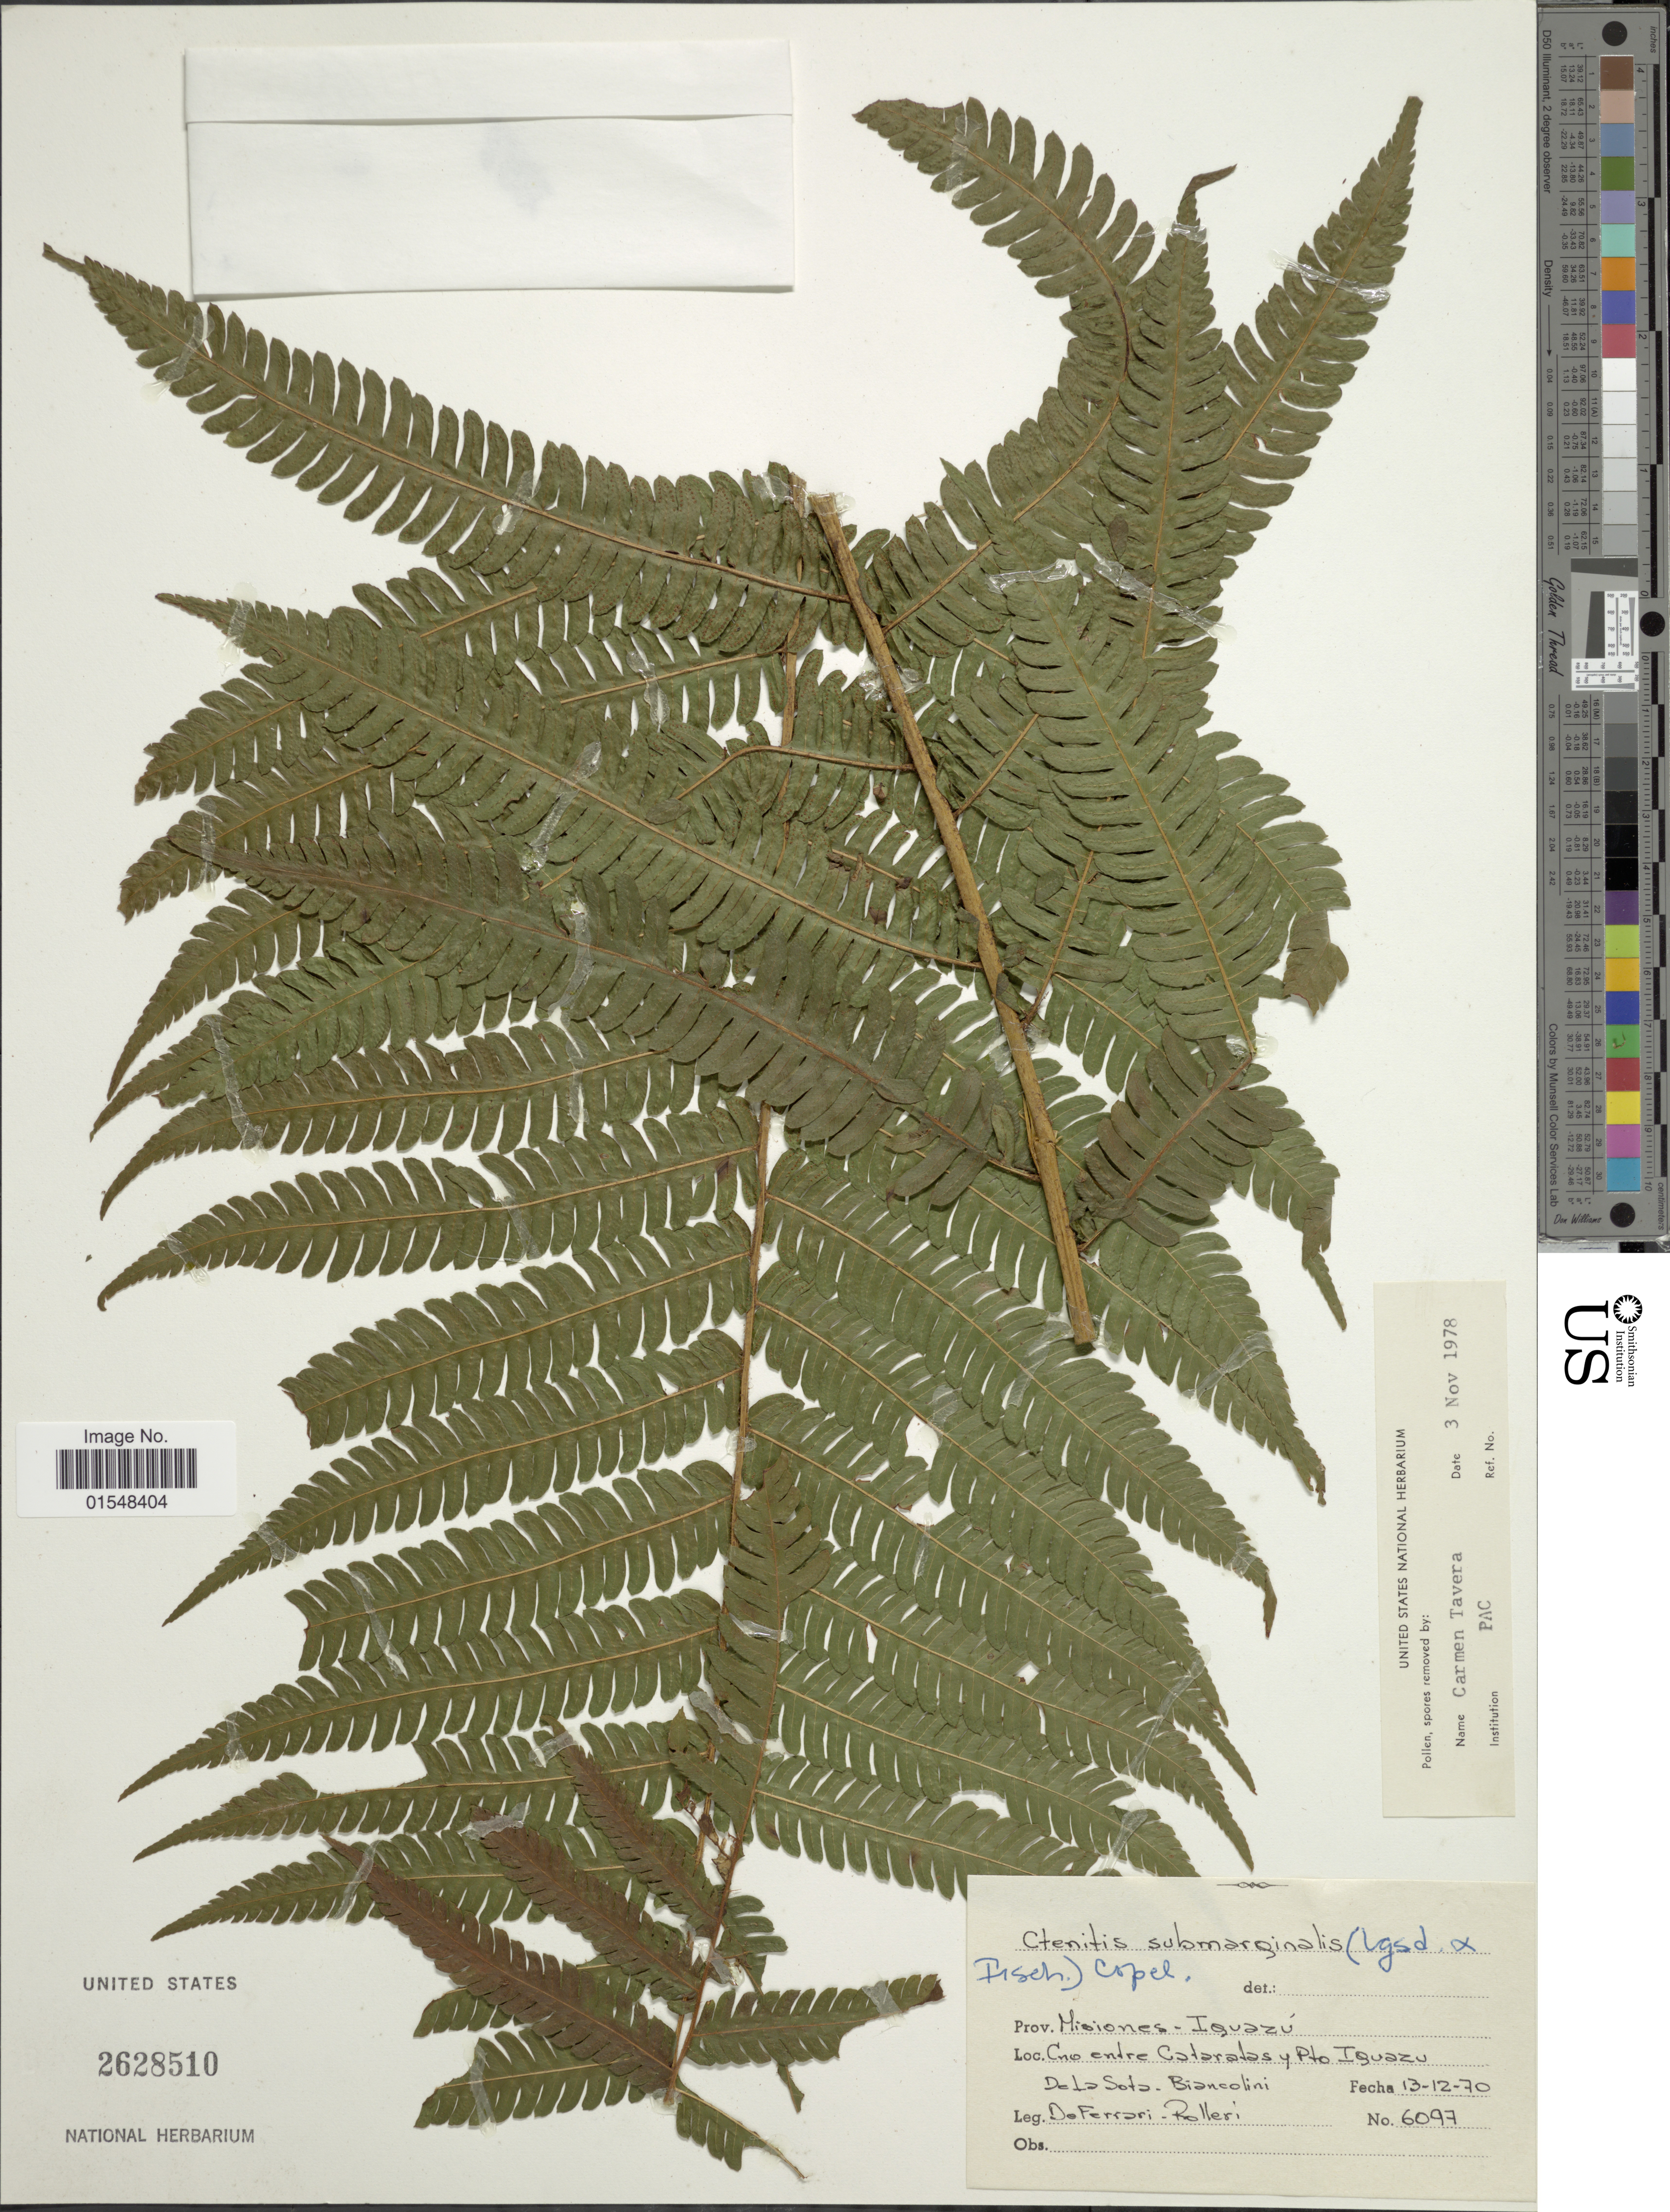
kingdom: Plantae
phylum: Tracheophyta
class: Polypodiopsida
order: Polypodiales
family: Dryopteridaceae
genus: Ctenitis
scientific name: Ctenitis submarginalis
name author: (Langsd. & Fisch.) Ching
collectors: De Ferrari-Rolleri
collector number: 6097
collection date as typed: Transcribed d/m/y: 13/12/70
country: Argentina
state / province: Misiones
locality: Iguazú, Cno entre Cataratas y Pto Iguazú, De la sota Biancolini.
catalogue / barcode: US 2628510